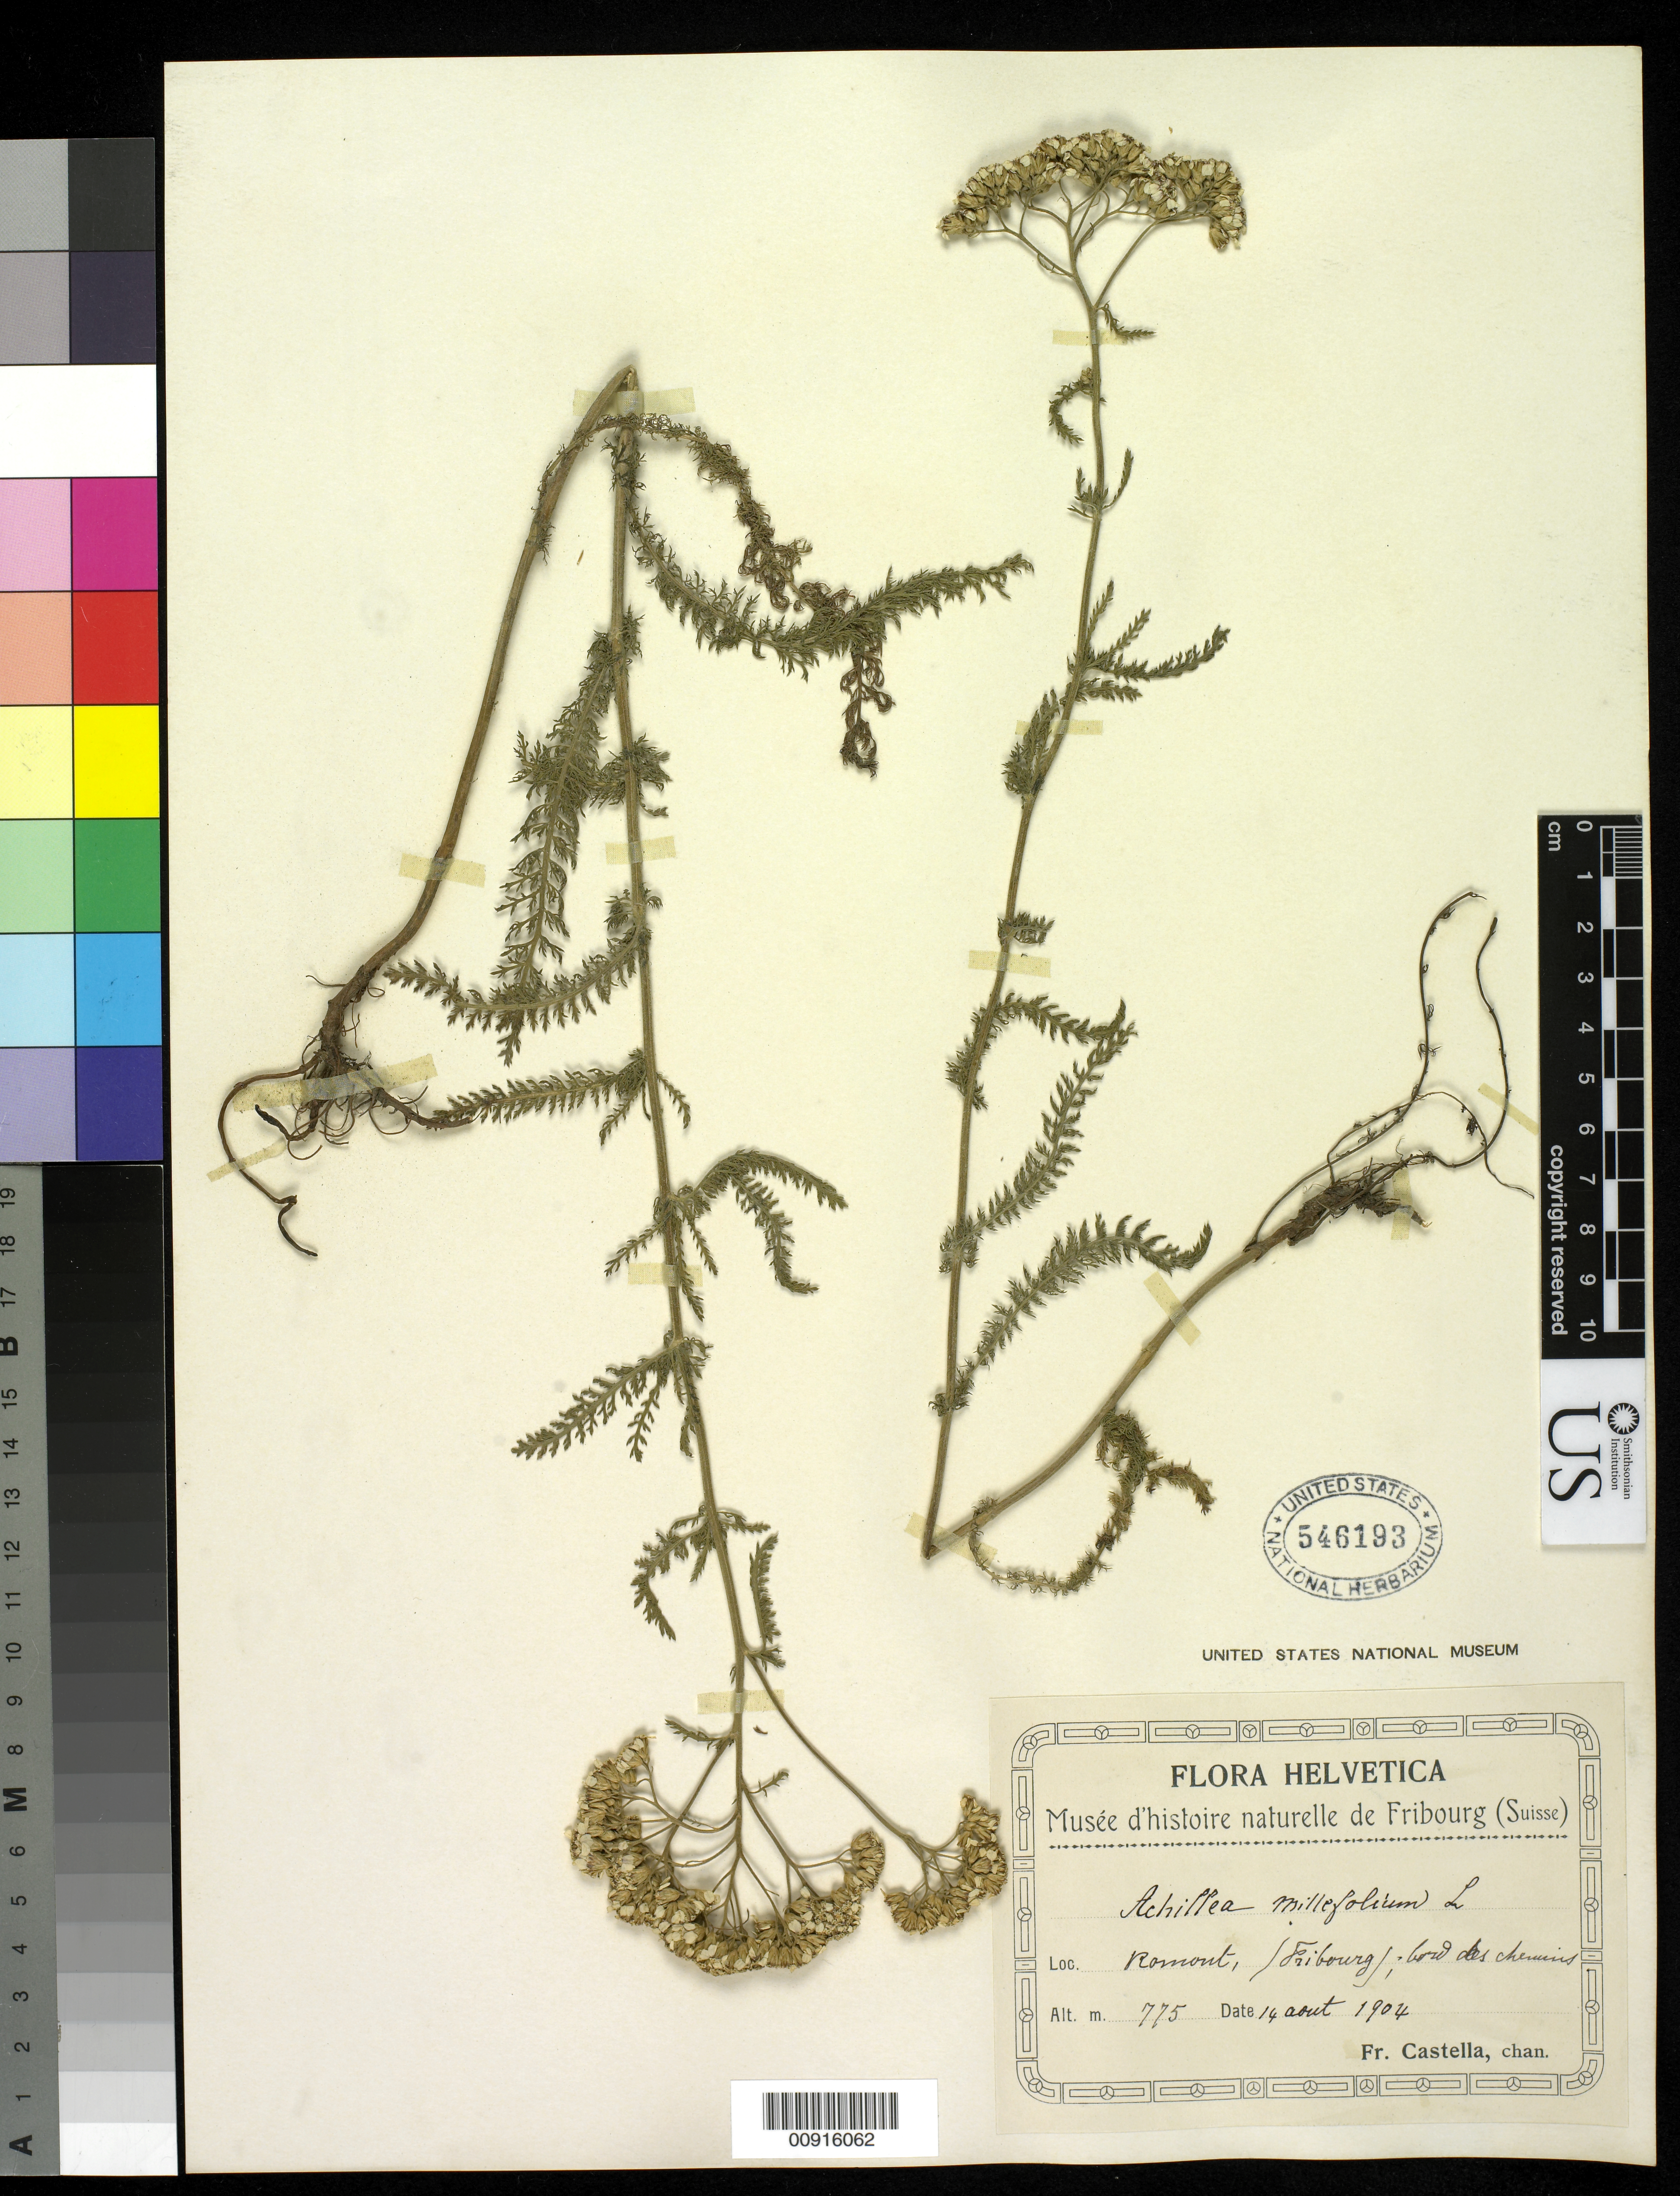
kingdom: Plantae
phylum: Tracheophyta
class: Magnoliopsida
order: Asterales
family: Asteraceae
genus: Achillea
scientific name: Achillea millefolium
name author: L.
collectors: Fr. Castella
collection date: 1904-08-14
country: Switzerland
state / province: Fribourg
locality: Rosmont / Fribourg / bord des chemins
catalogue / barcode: US 546193